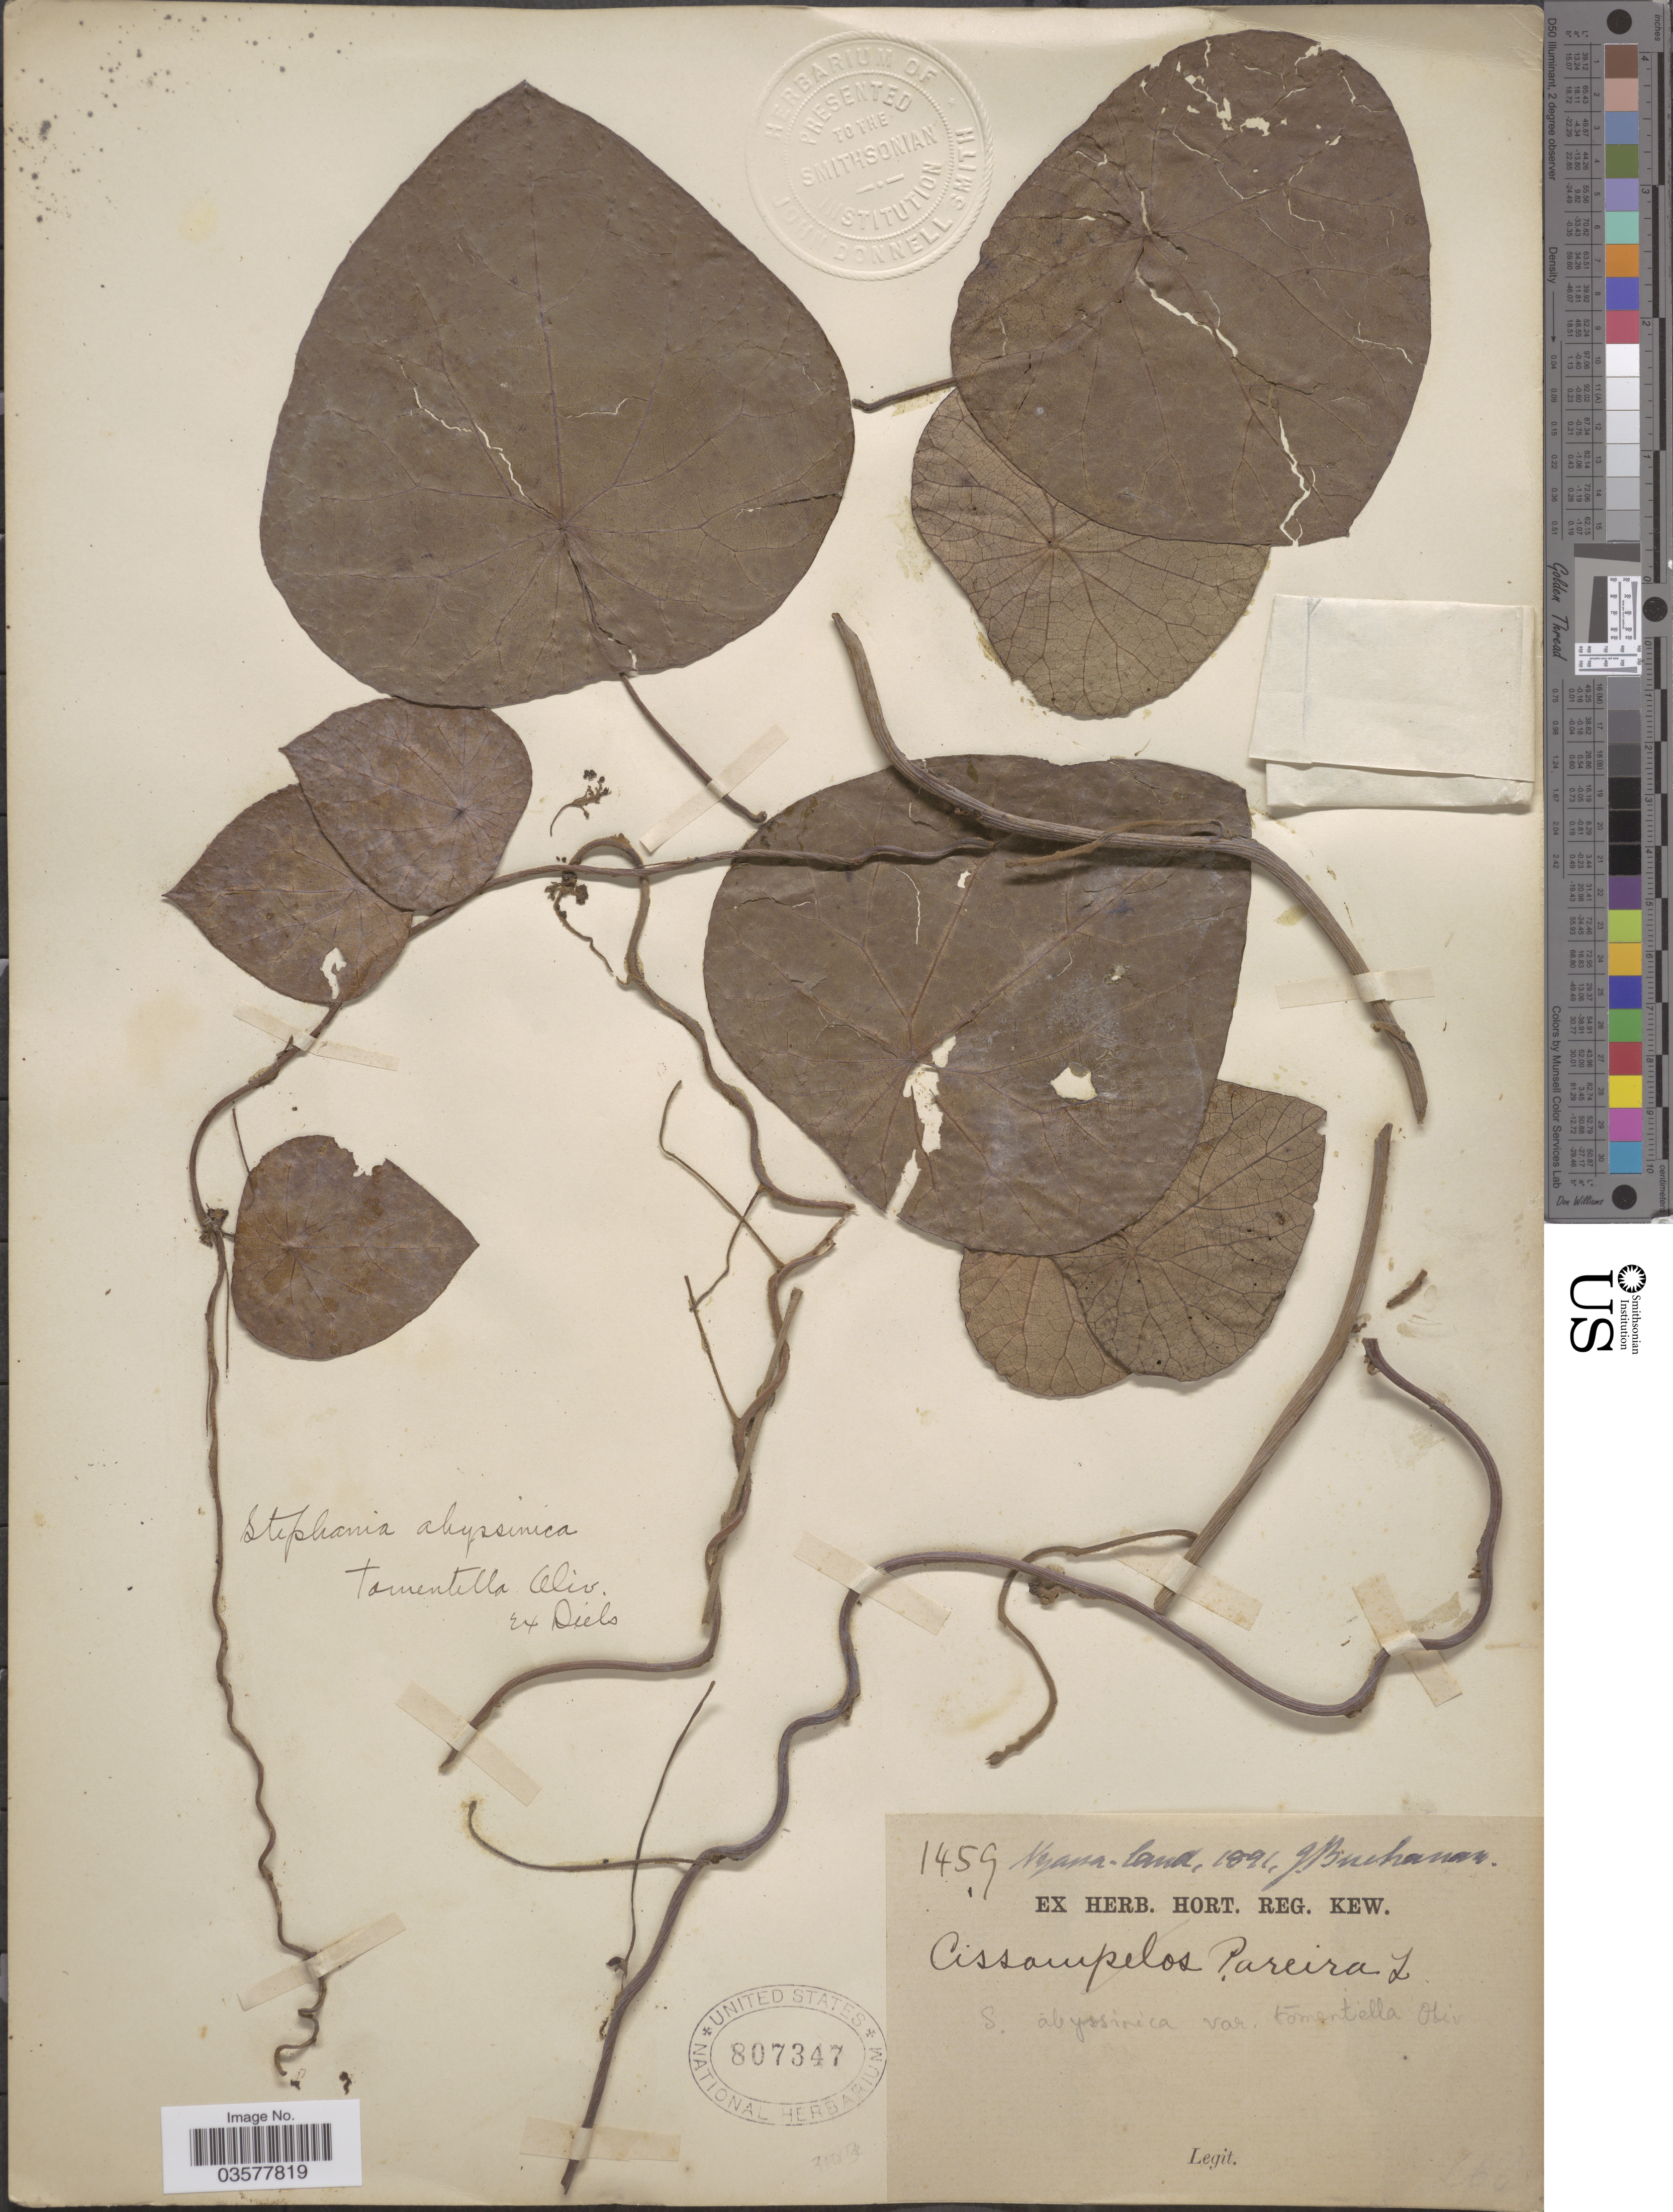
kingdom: Plantae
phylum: Tracheophyta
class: Magnoliopsida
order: Ranunculales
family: Menispermaceae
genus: Stephania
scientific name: Stephania abyssinica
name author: (Quart.-Dill. & A. Rich.) Walp.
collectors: J. Buchanan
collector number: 1459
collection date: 1891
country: Malawi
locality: Nyassa-land.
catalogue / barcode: US 807347